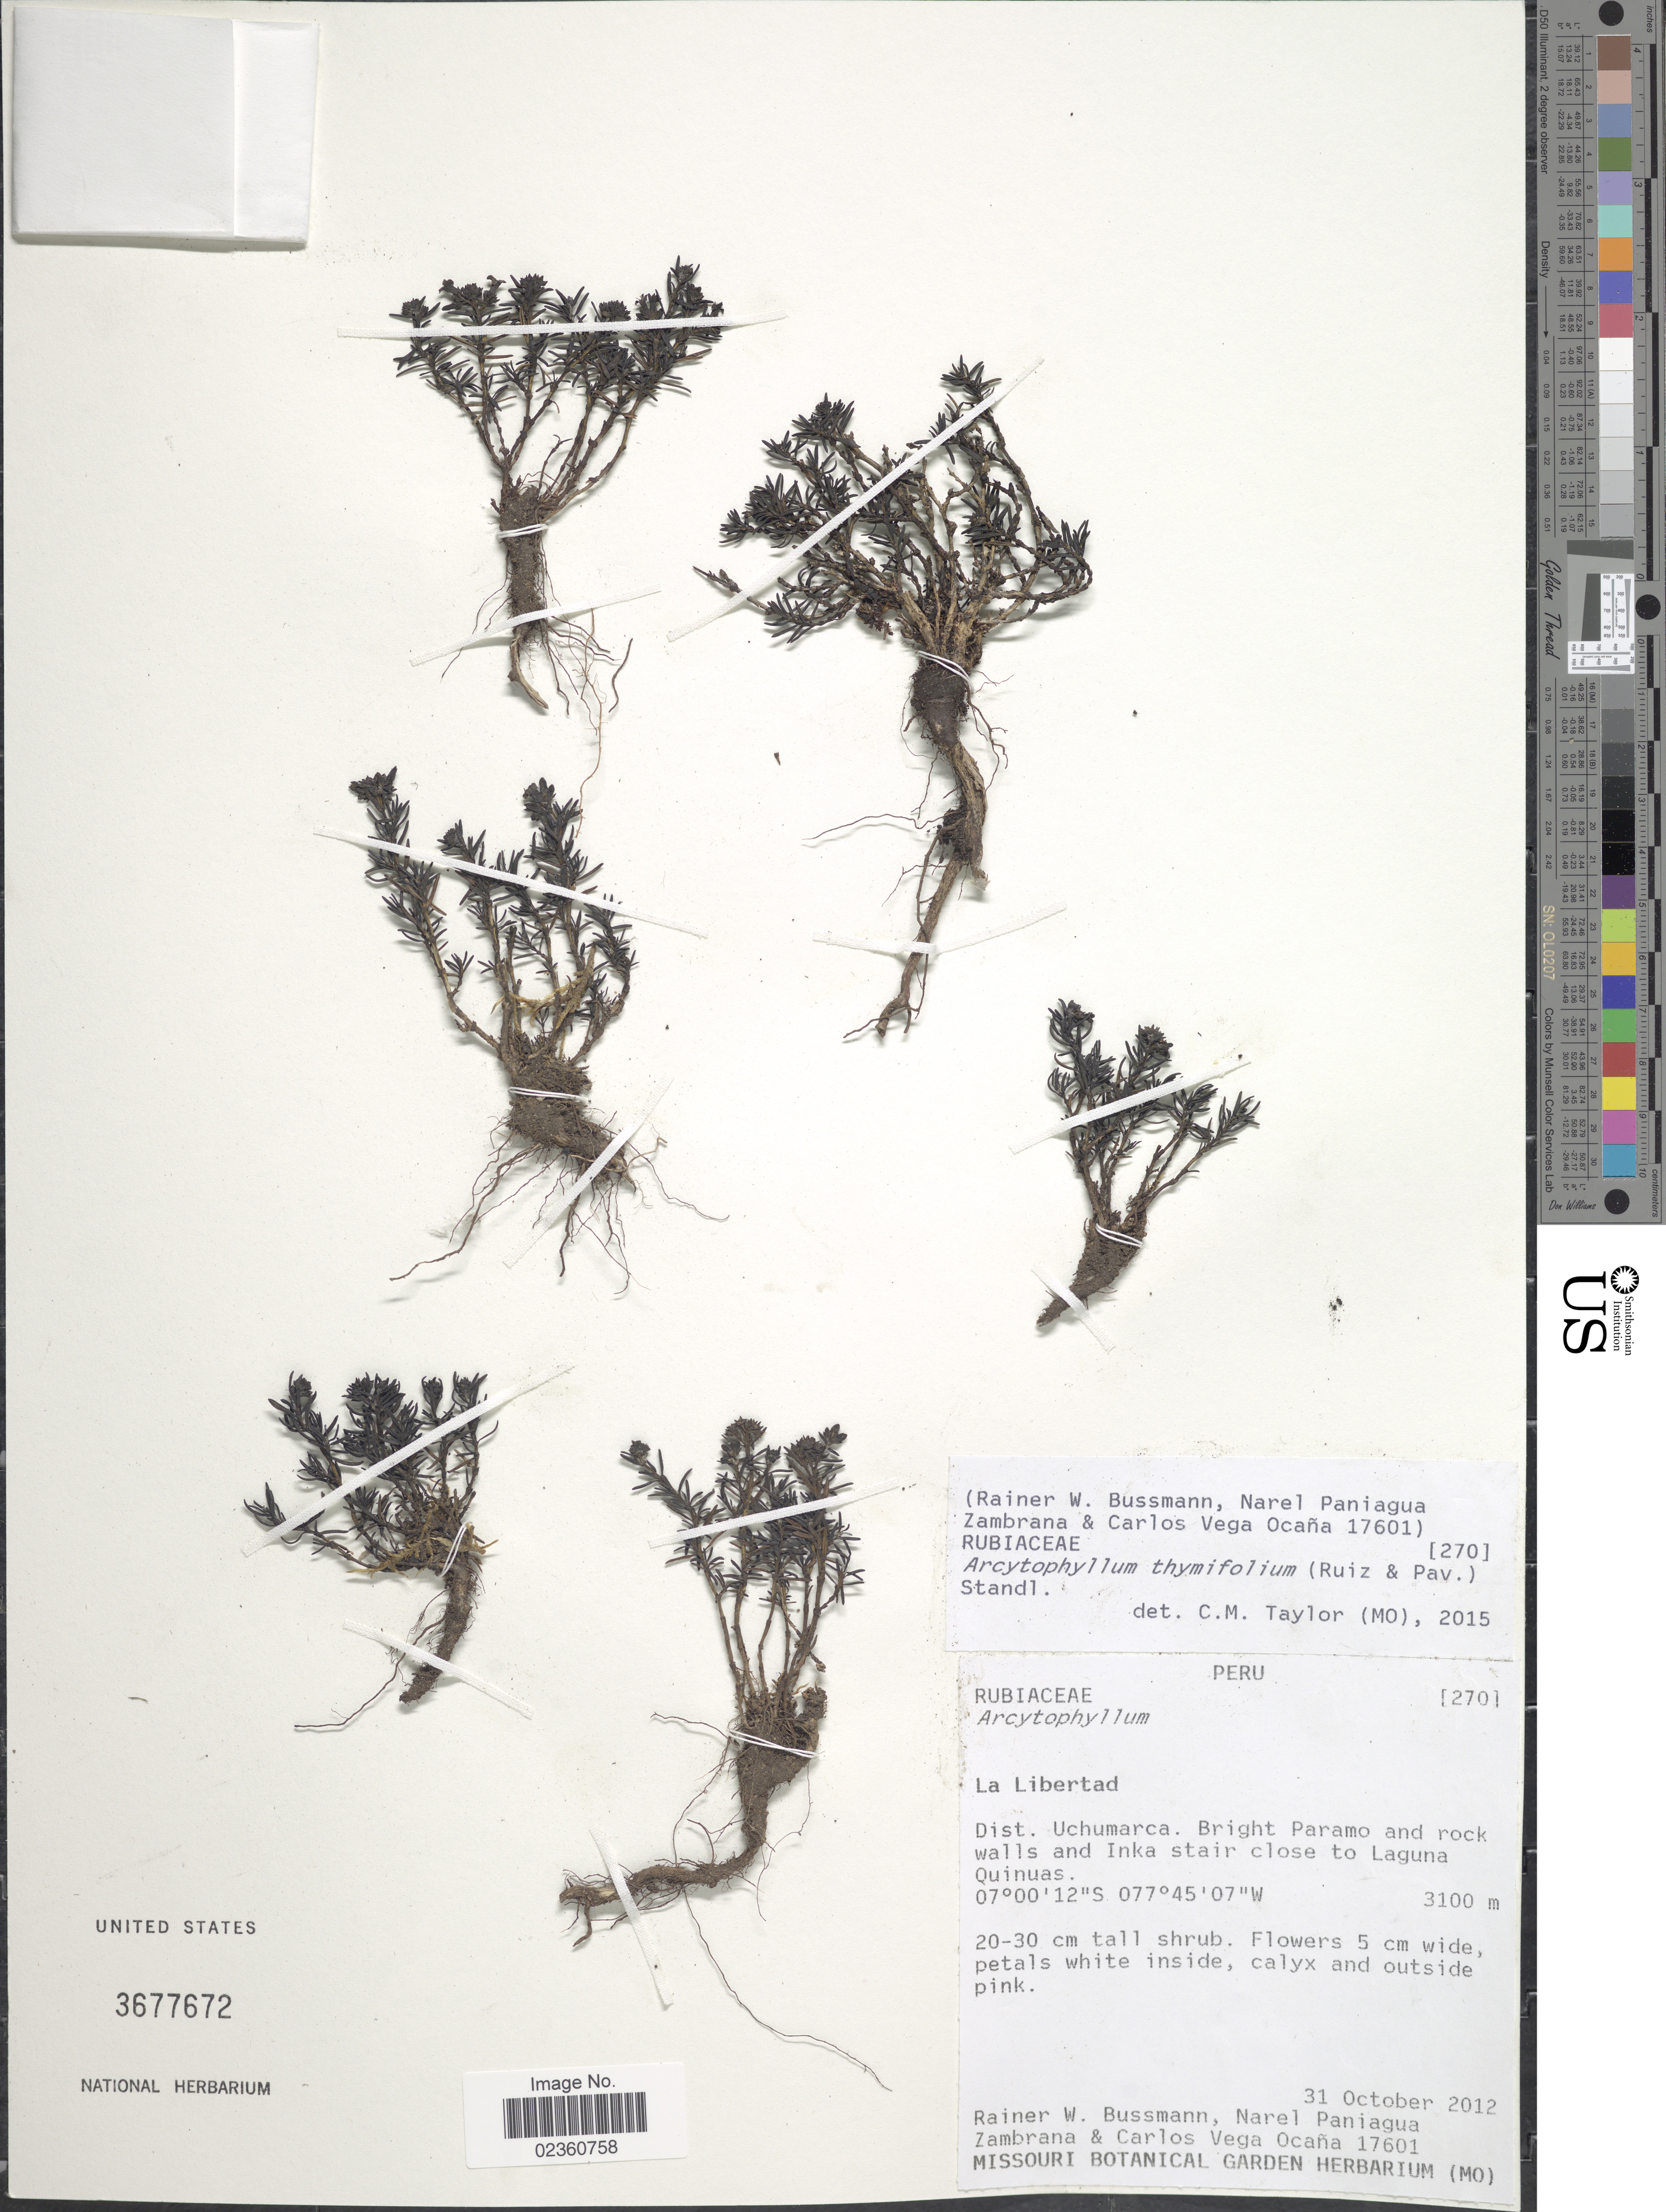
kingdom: Plantae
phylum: Tracheophyta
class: Magnoliopsida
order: Gentianales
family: Rubiaceae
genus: Arcytophyllum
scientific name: Arcytophyllum thymifolium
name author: (Ruiz & Pav.) Standl.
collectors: R. W. Bussmann, N. Paniagua Zambrana & C. Vega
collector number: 17601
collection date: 2012-10-31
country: Peru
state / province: La Libertad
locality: District. Uchumarca. Bright Paramo and rock walls and Inka stair close to Laguna Quinuas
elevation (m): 3100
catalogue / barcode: US 3677672